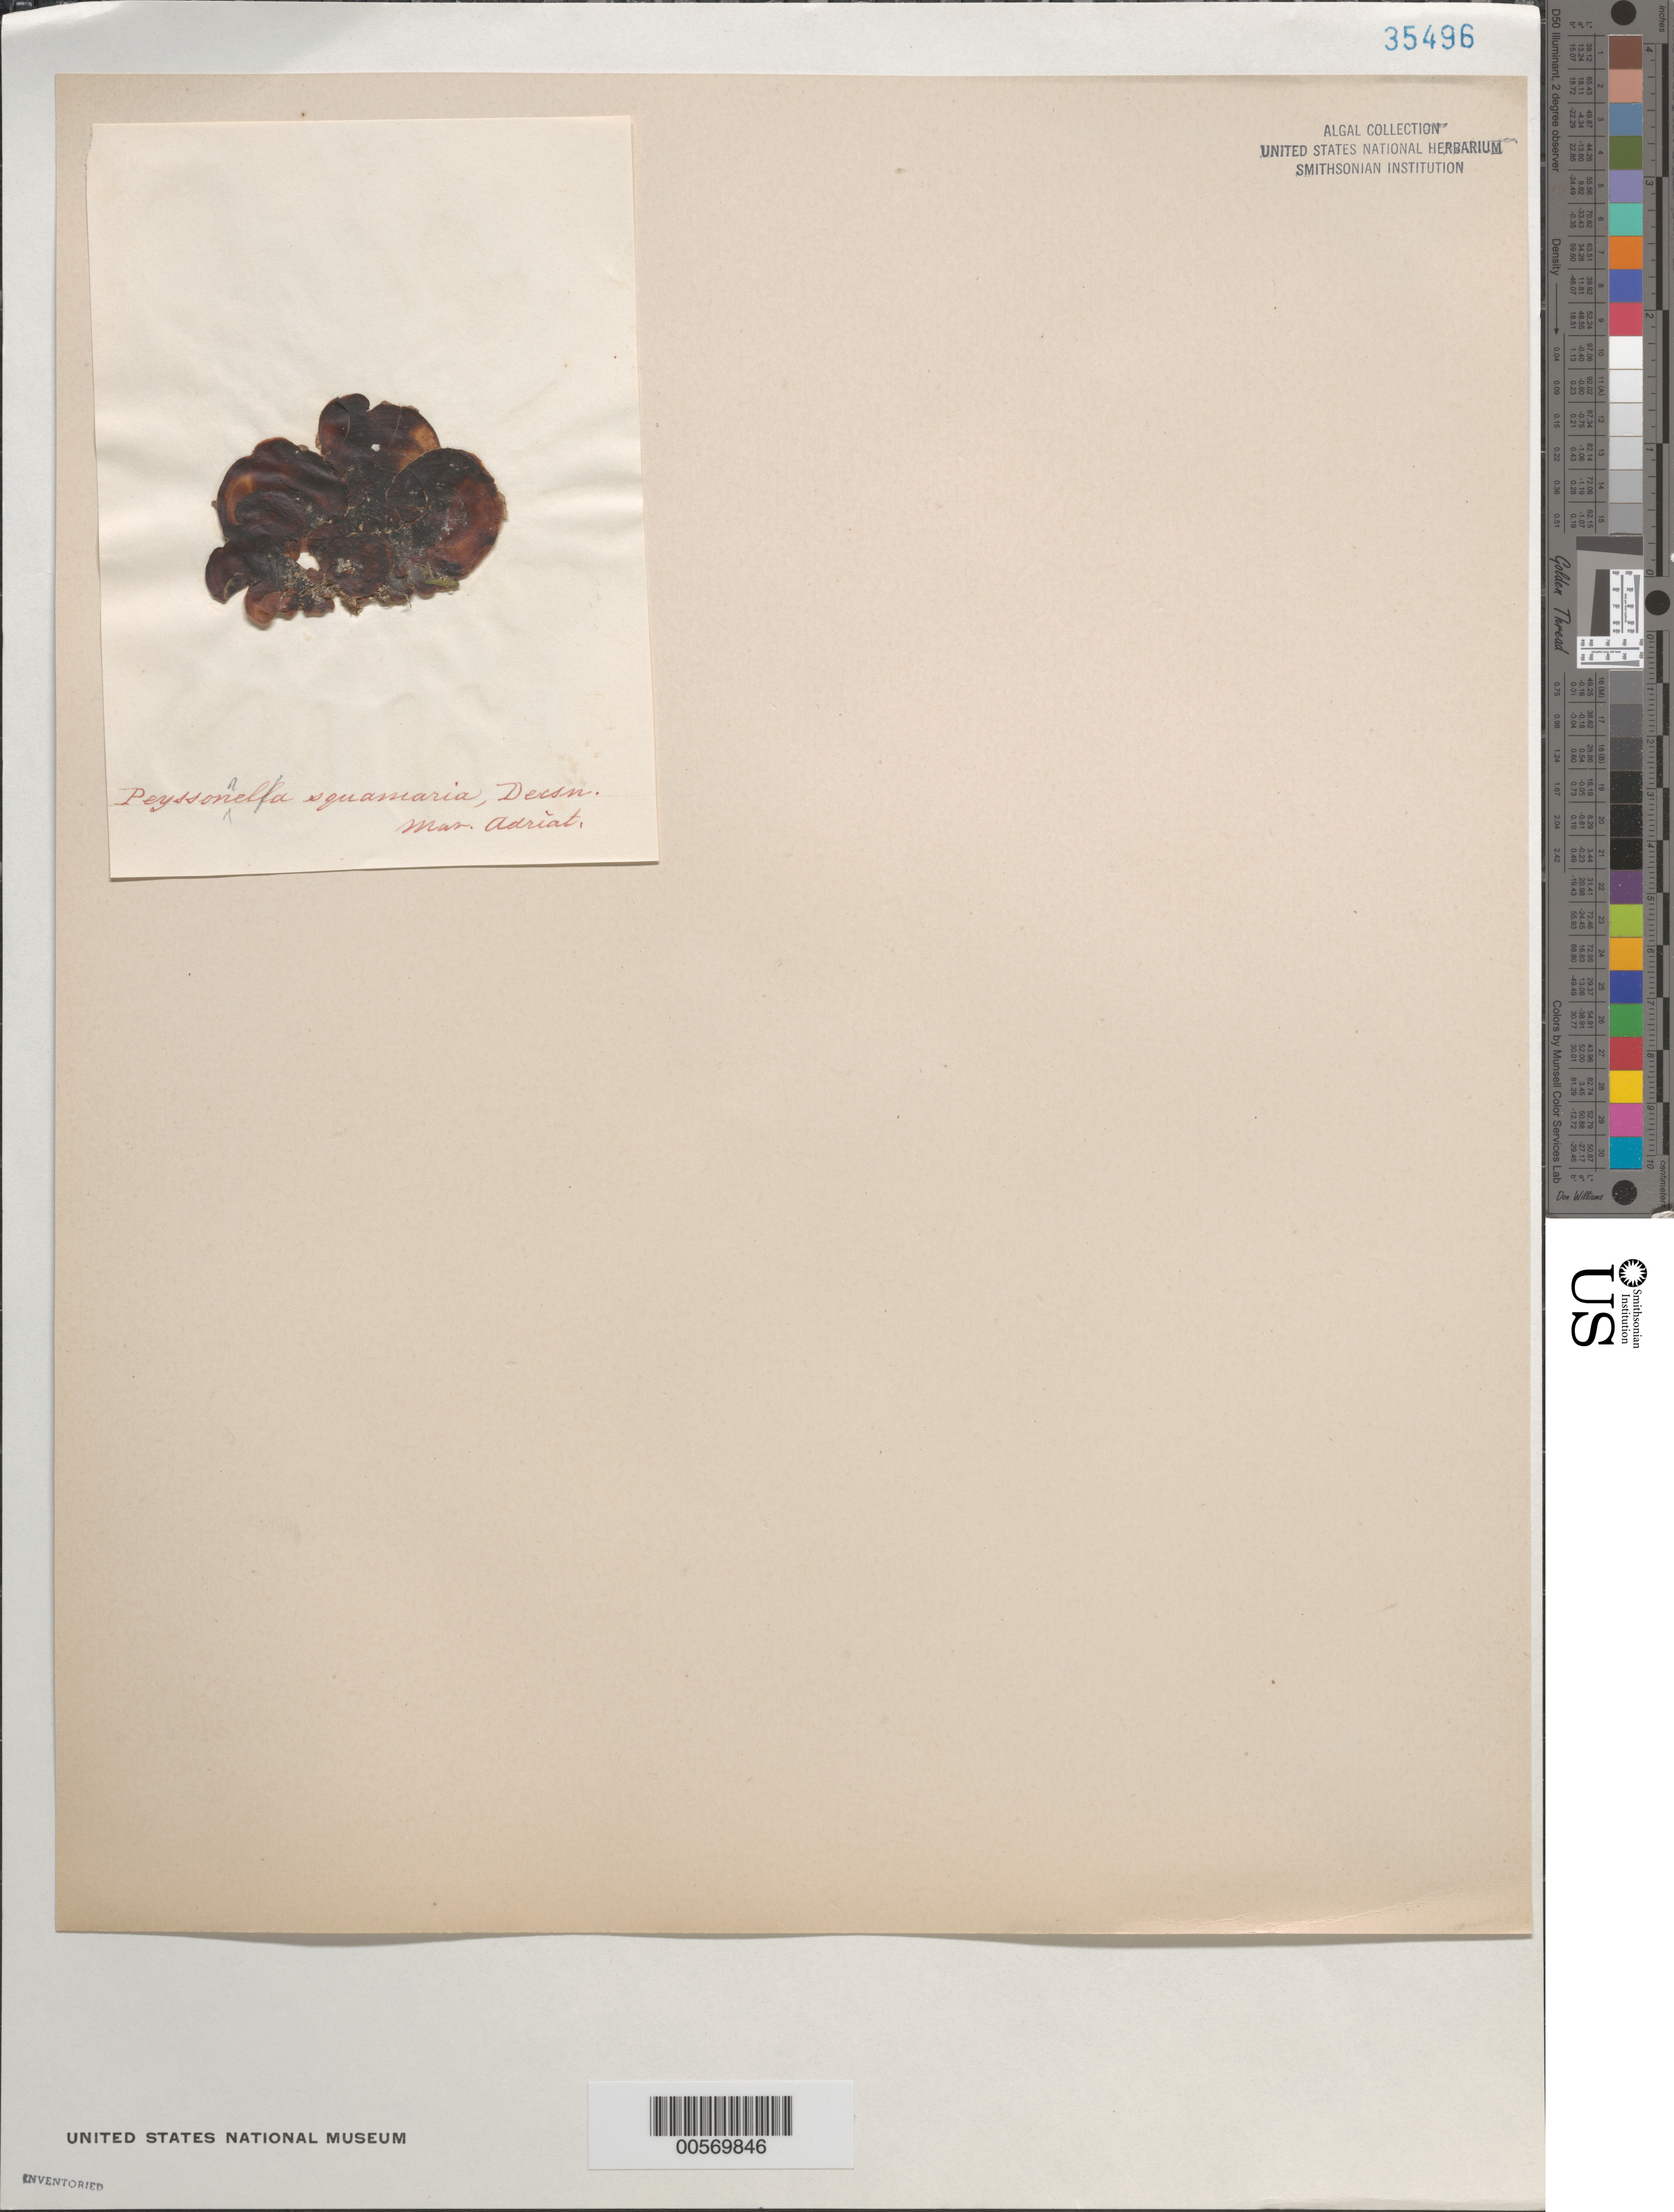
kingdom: Plantae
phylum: Rhodophyta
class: Florideophyceae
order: Peyssonneliales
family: Peyssonneliaceae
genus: Peyssonnelia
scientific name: Peyssonnelia squamaria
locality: Adriatic Sea (Mar. adriat.)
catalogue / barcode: US 35496